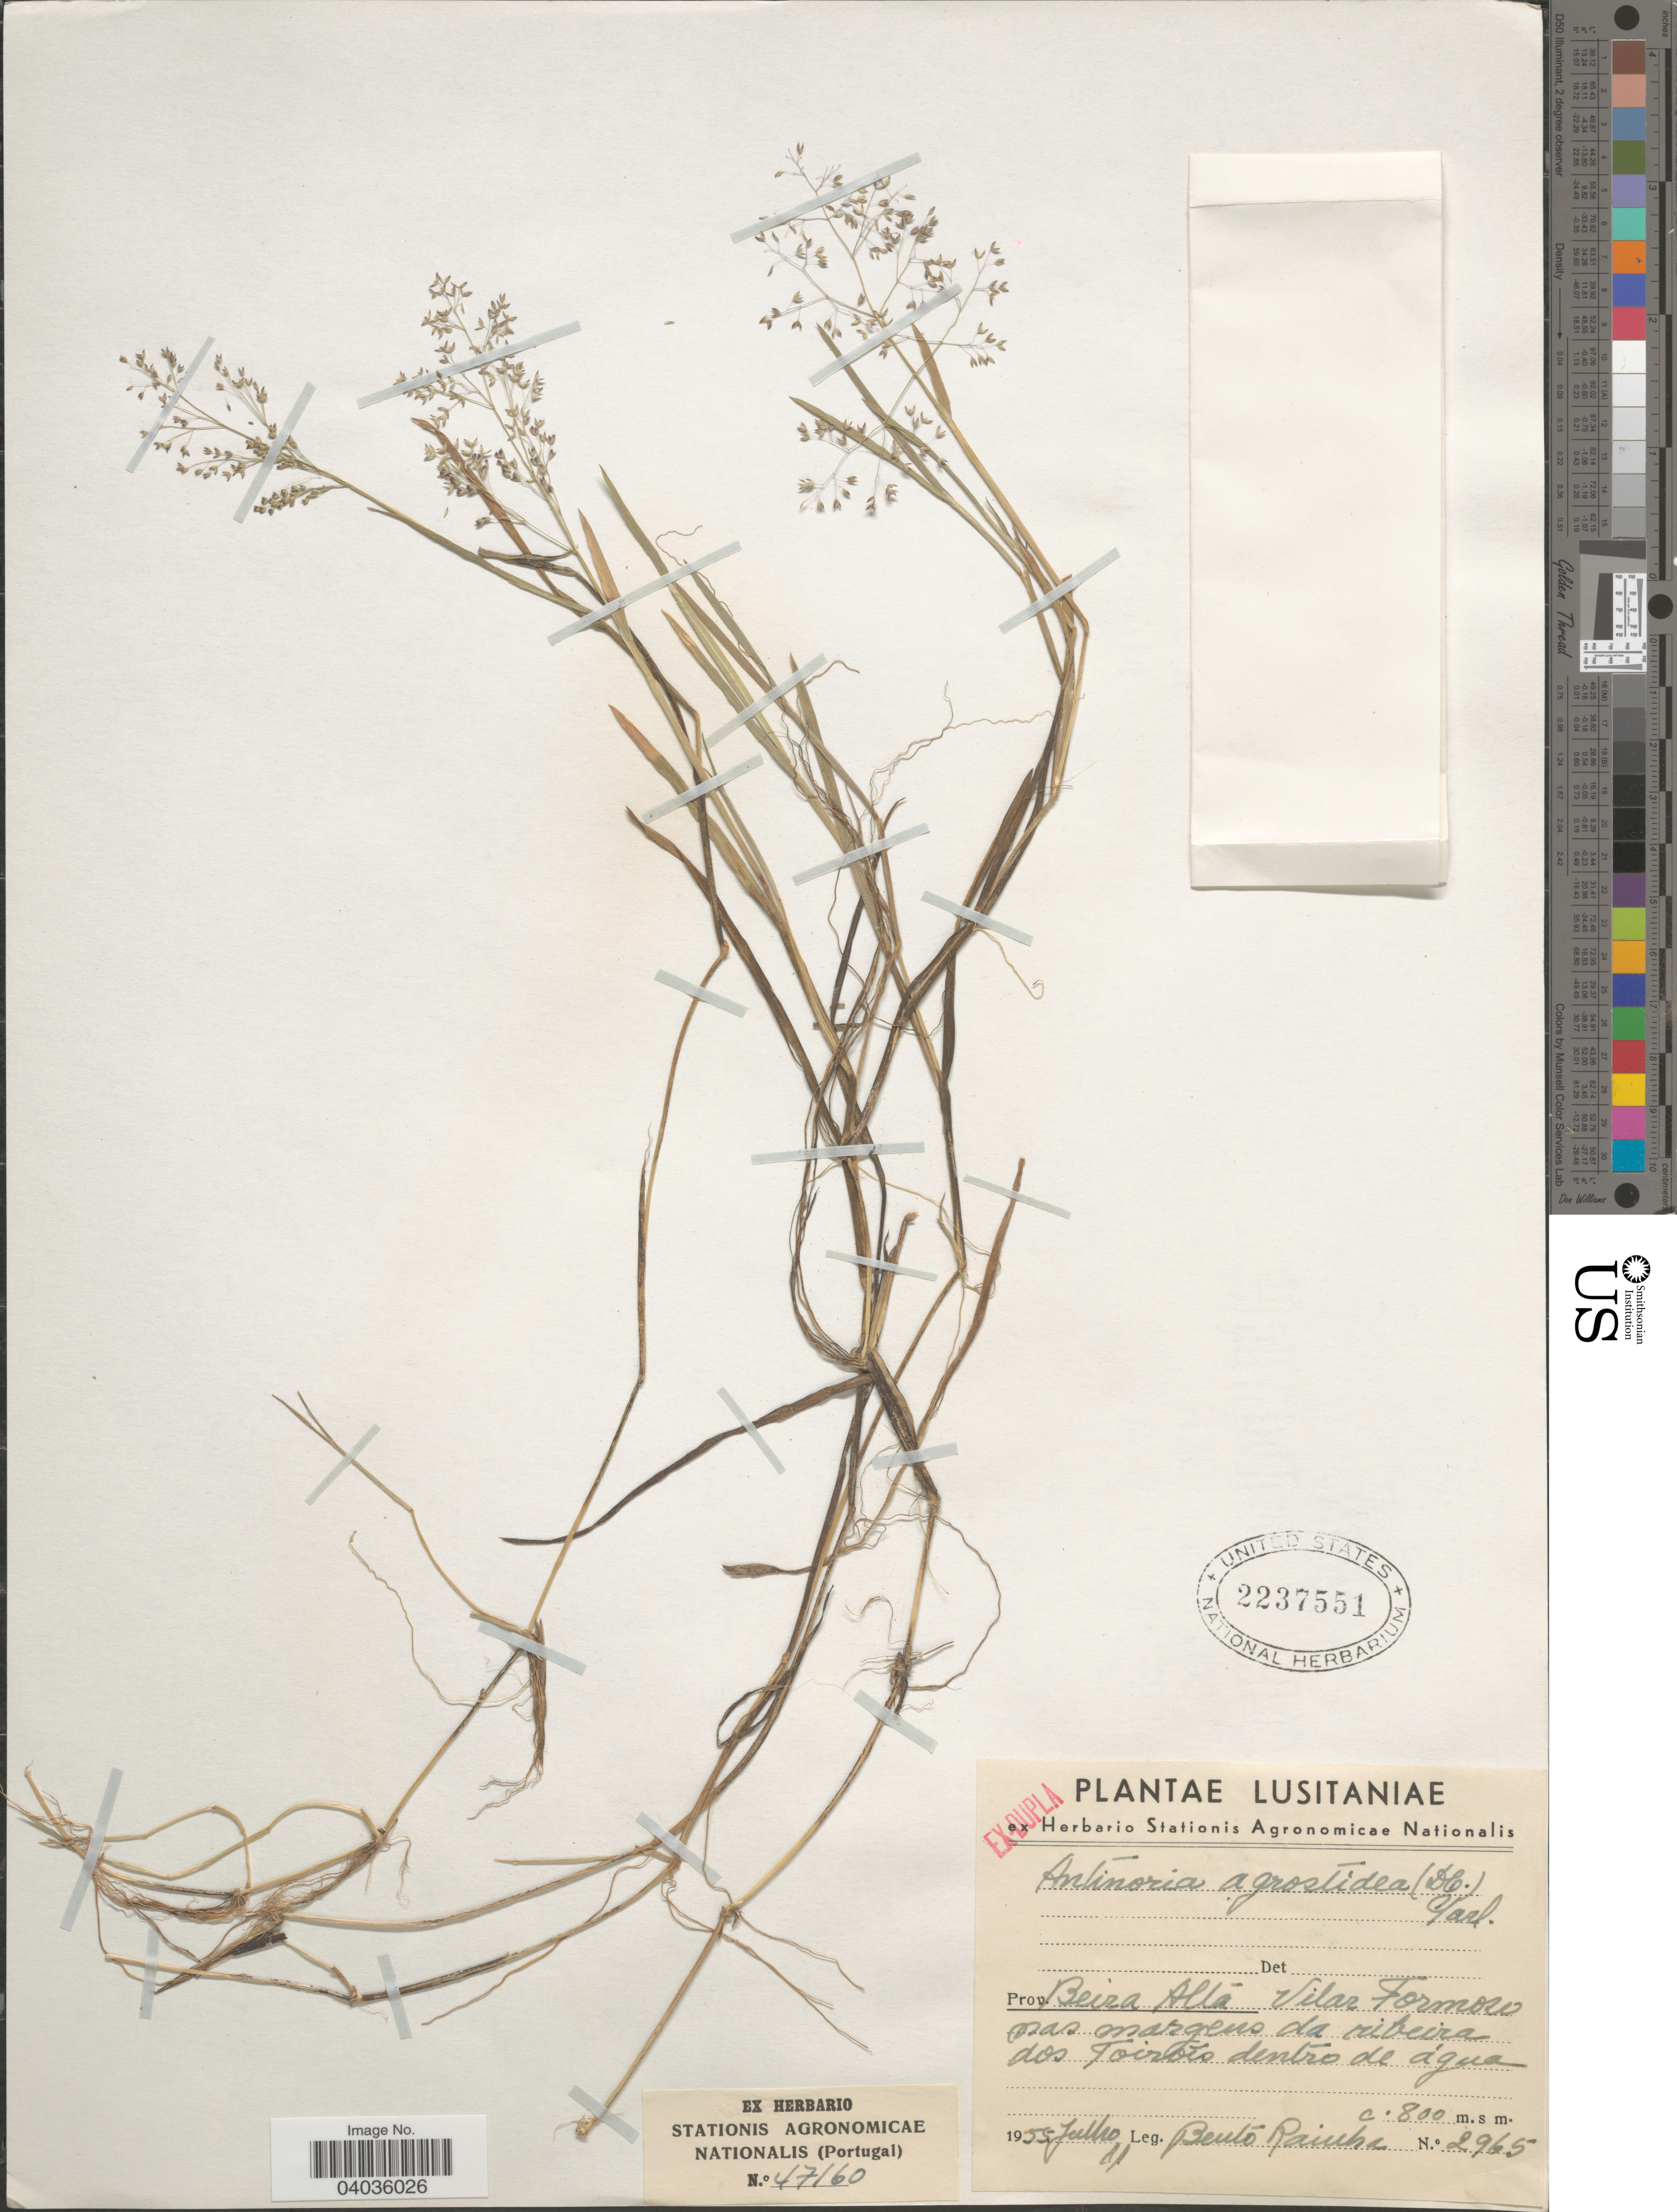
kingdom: Plantae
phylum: Tracheophyta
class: Liliopsida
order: Poales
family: Poaceae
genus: Antinoria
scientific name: Antinoria agrostidea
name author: (DC.) Parl.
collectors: B. Rainha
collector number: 2965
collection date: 1955-07-11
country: Portugal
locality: Lusitaniae. Prov. Beira Alta Vilar Formoso mas margens da ribeira dos Toirots [interpreted] dentro de água.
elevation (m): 800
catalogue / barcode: US 2237551